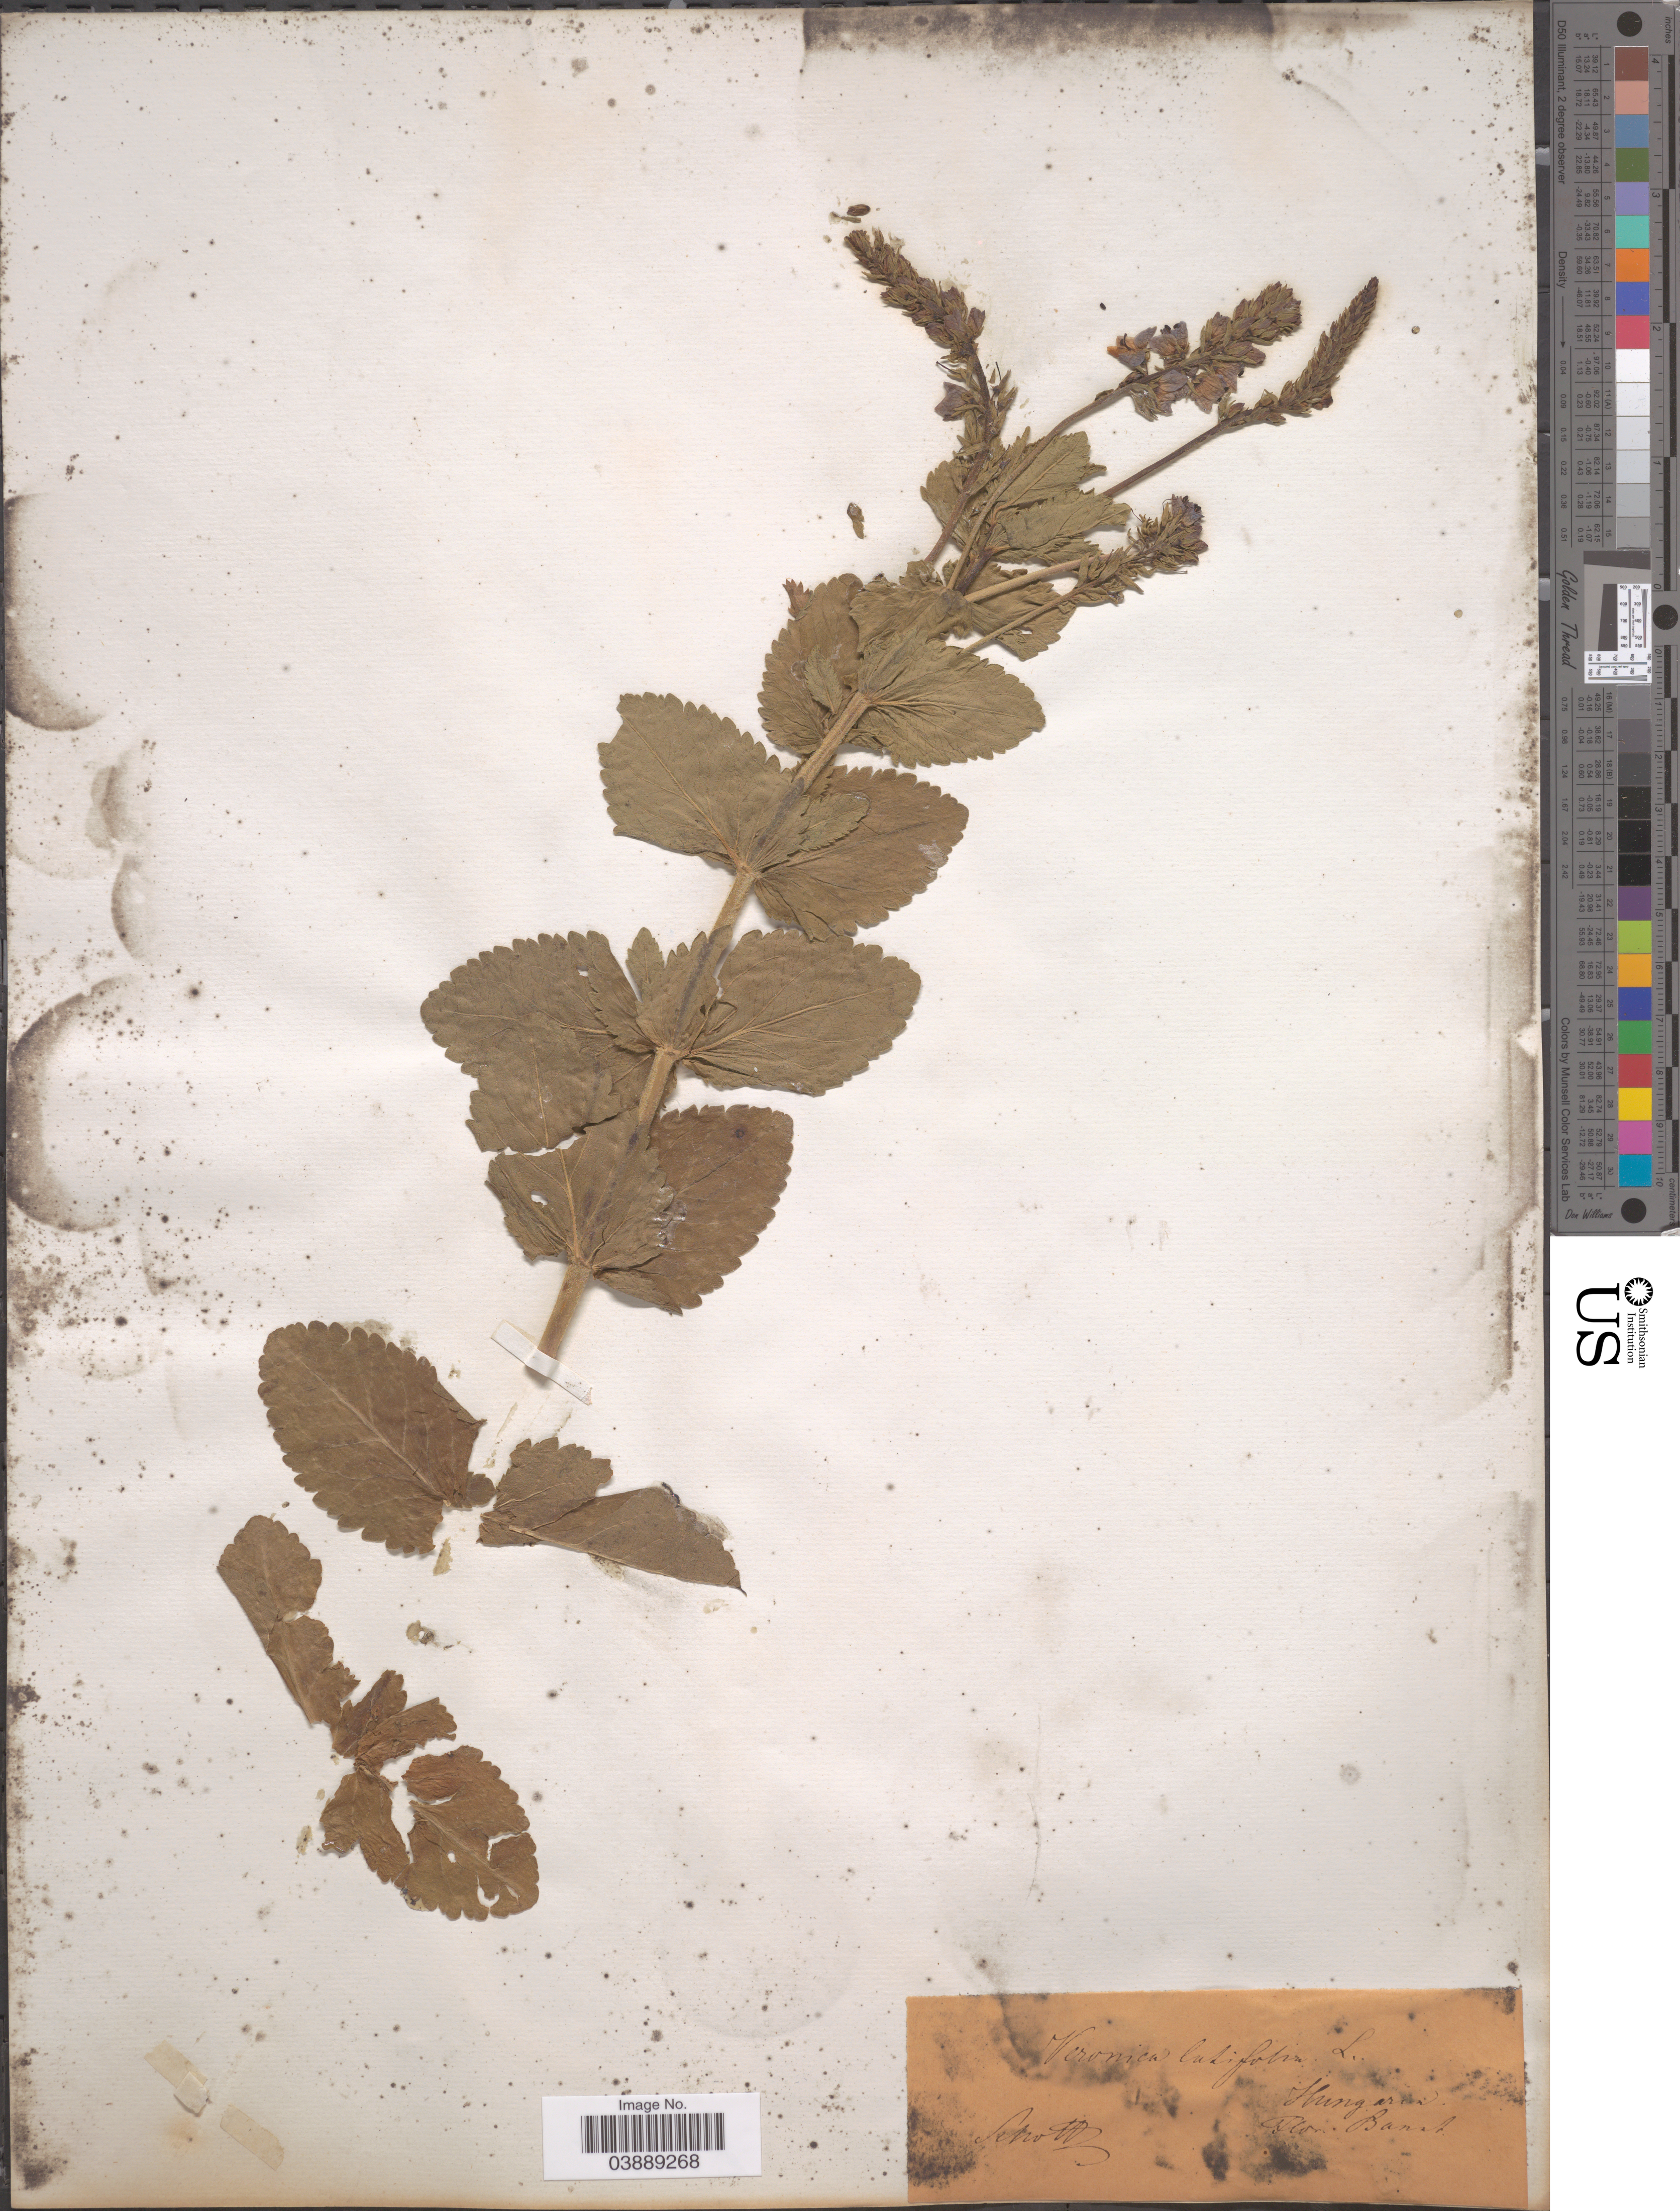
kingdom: Plantae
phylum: Tracheophyta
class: Magnoliopsida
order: Lamiales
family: Plantaginaceae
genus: Veronica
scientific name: Veronica latifolia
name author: L.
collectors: Schott, --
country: Hungary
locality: Hungaria.